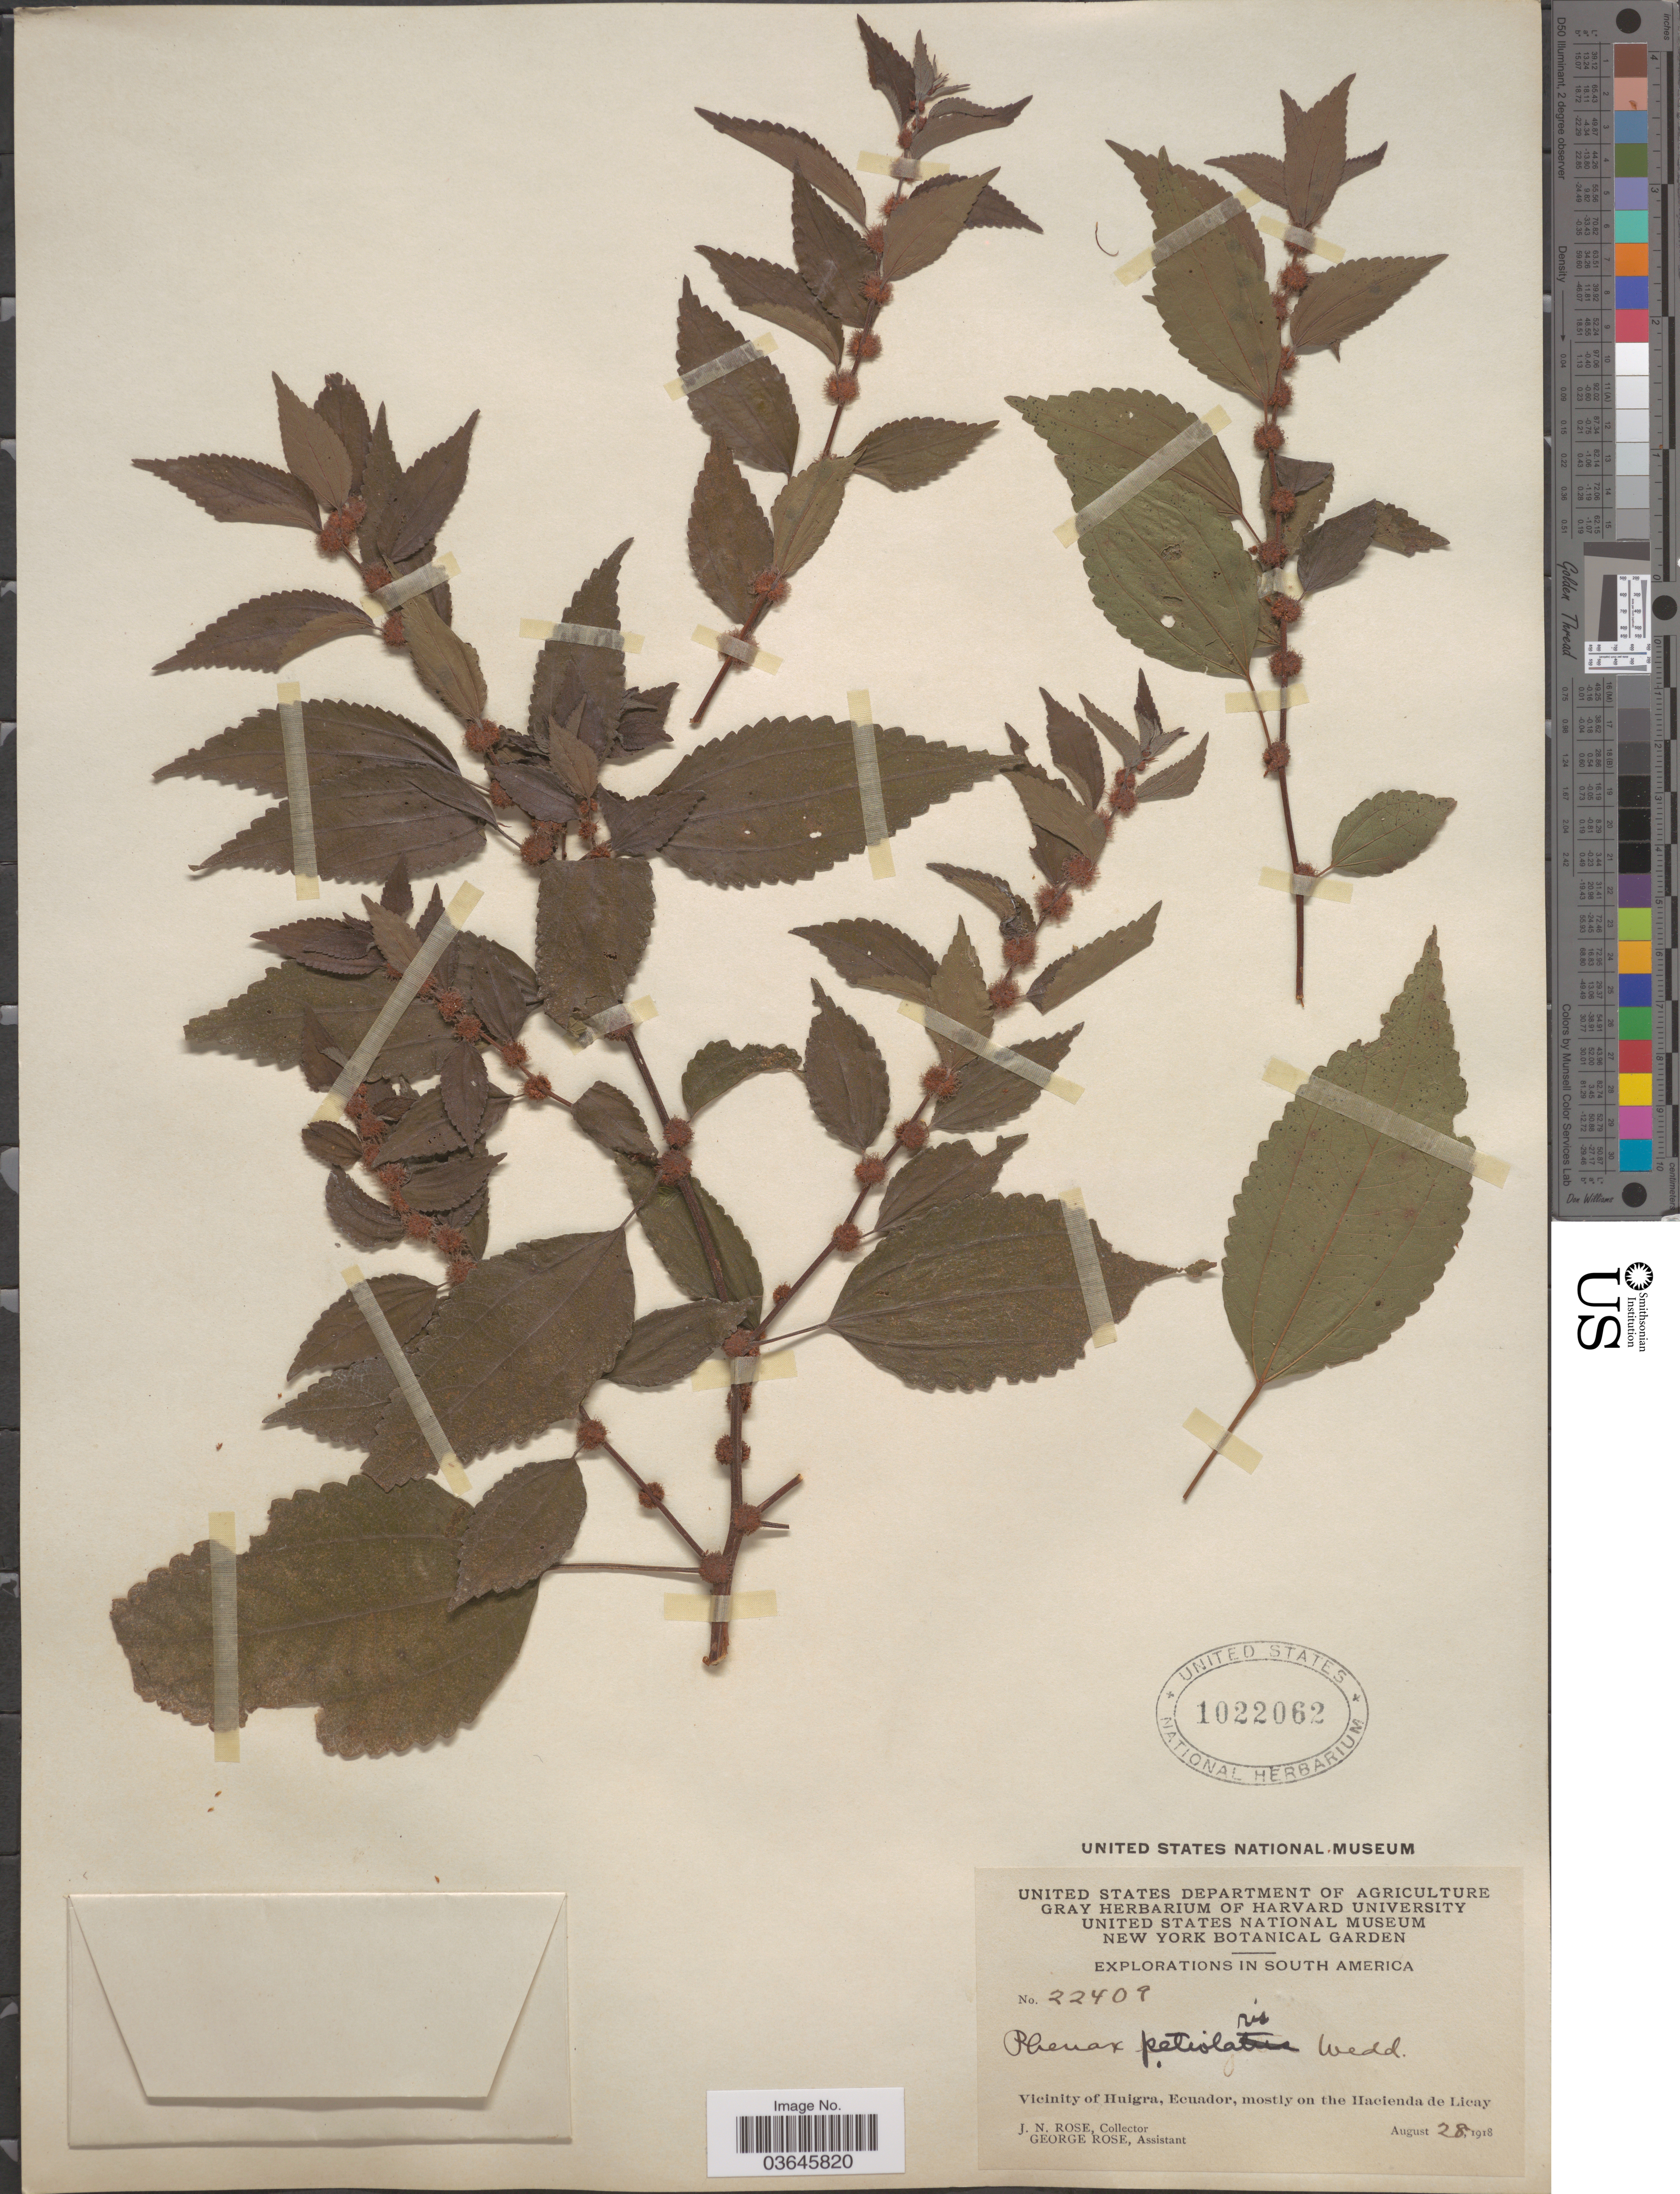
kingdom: Plantae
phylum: Tracheophyta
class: Magnoliopsida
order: Rosales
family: Urticaceae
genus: Phenax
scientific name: Phenax petiolaris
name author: Wedd.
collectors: J. N. Rose & G. Rose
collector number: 22409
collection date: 1918-08-28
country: Ecuador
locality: Vicinity of Huigra, mostly on the Hacienda de Licay.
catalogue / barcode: US 1022062